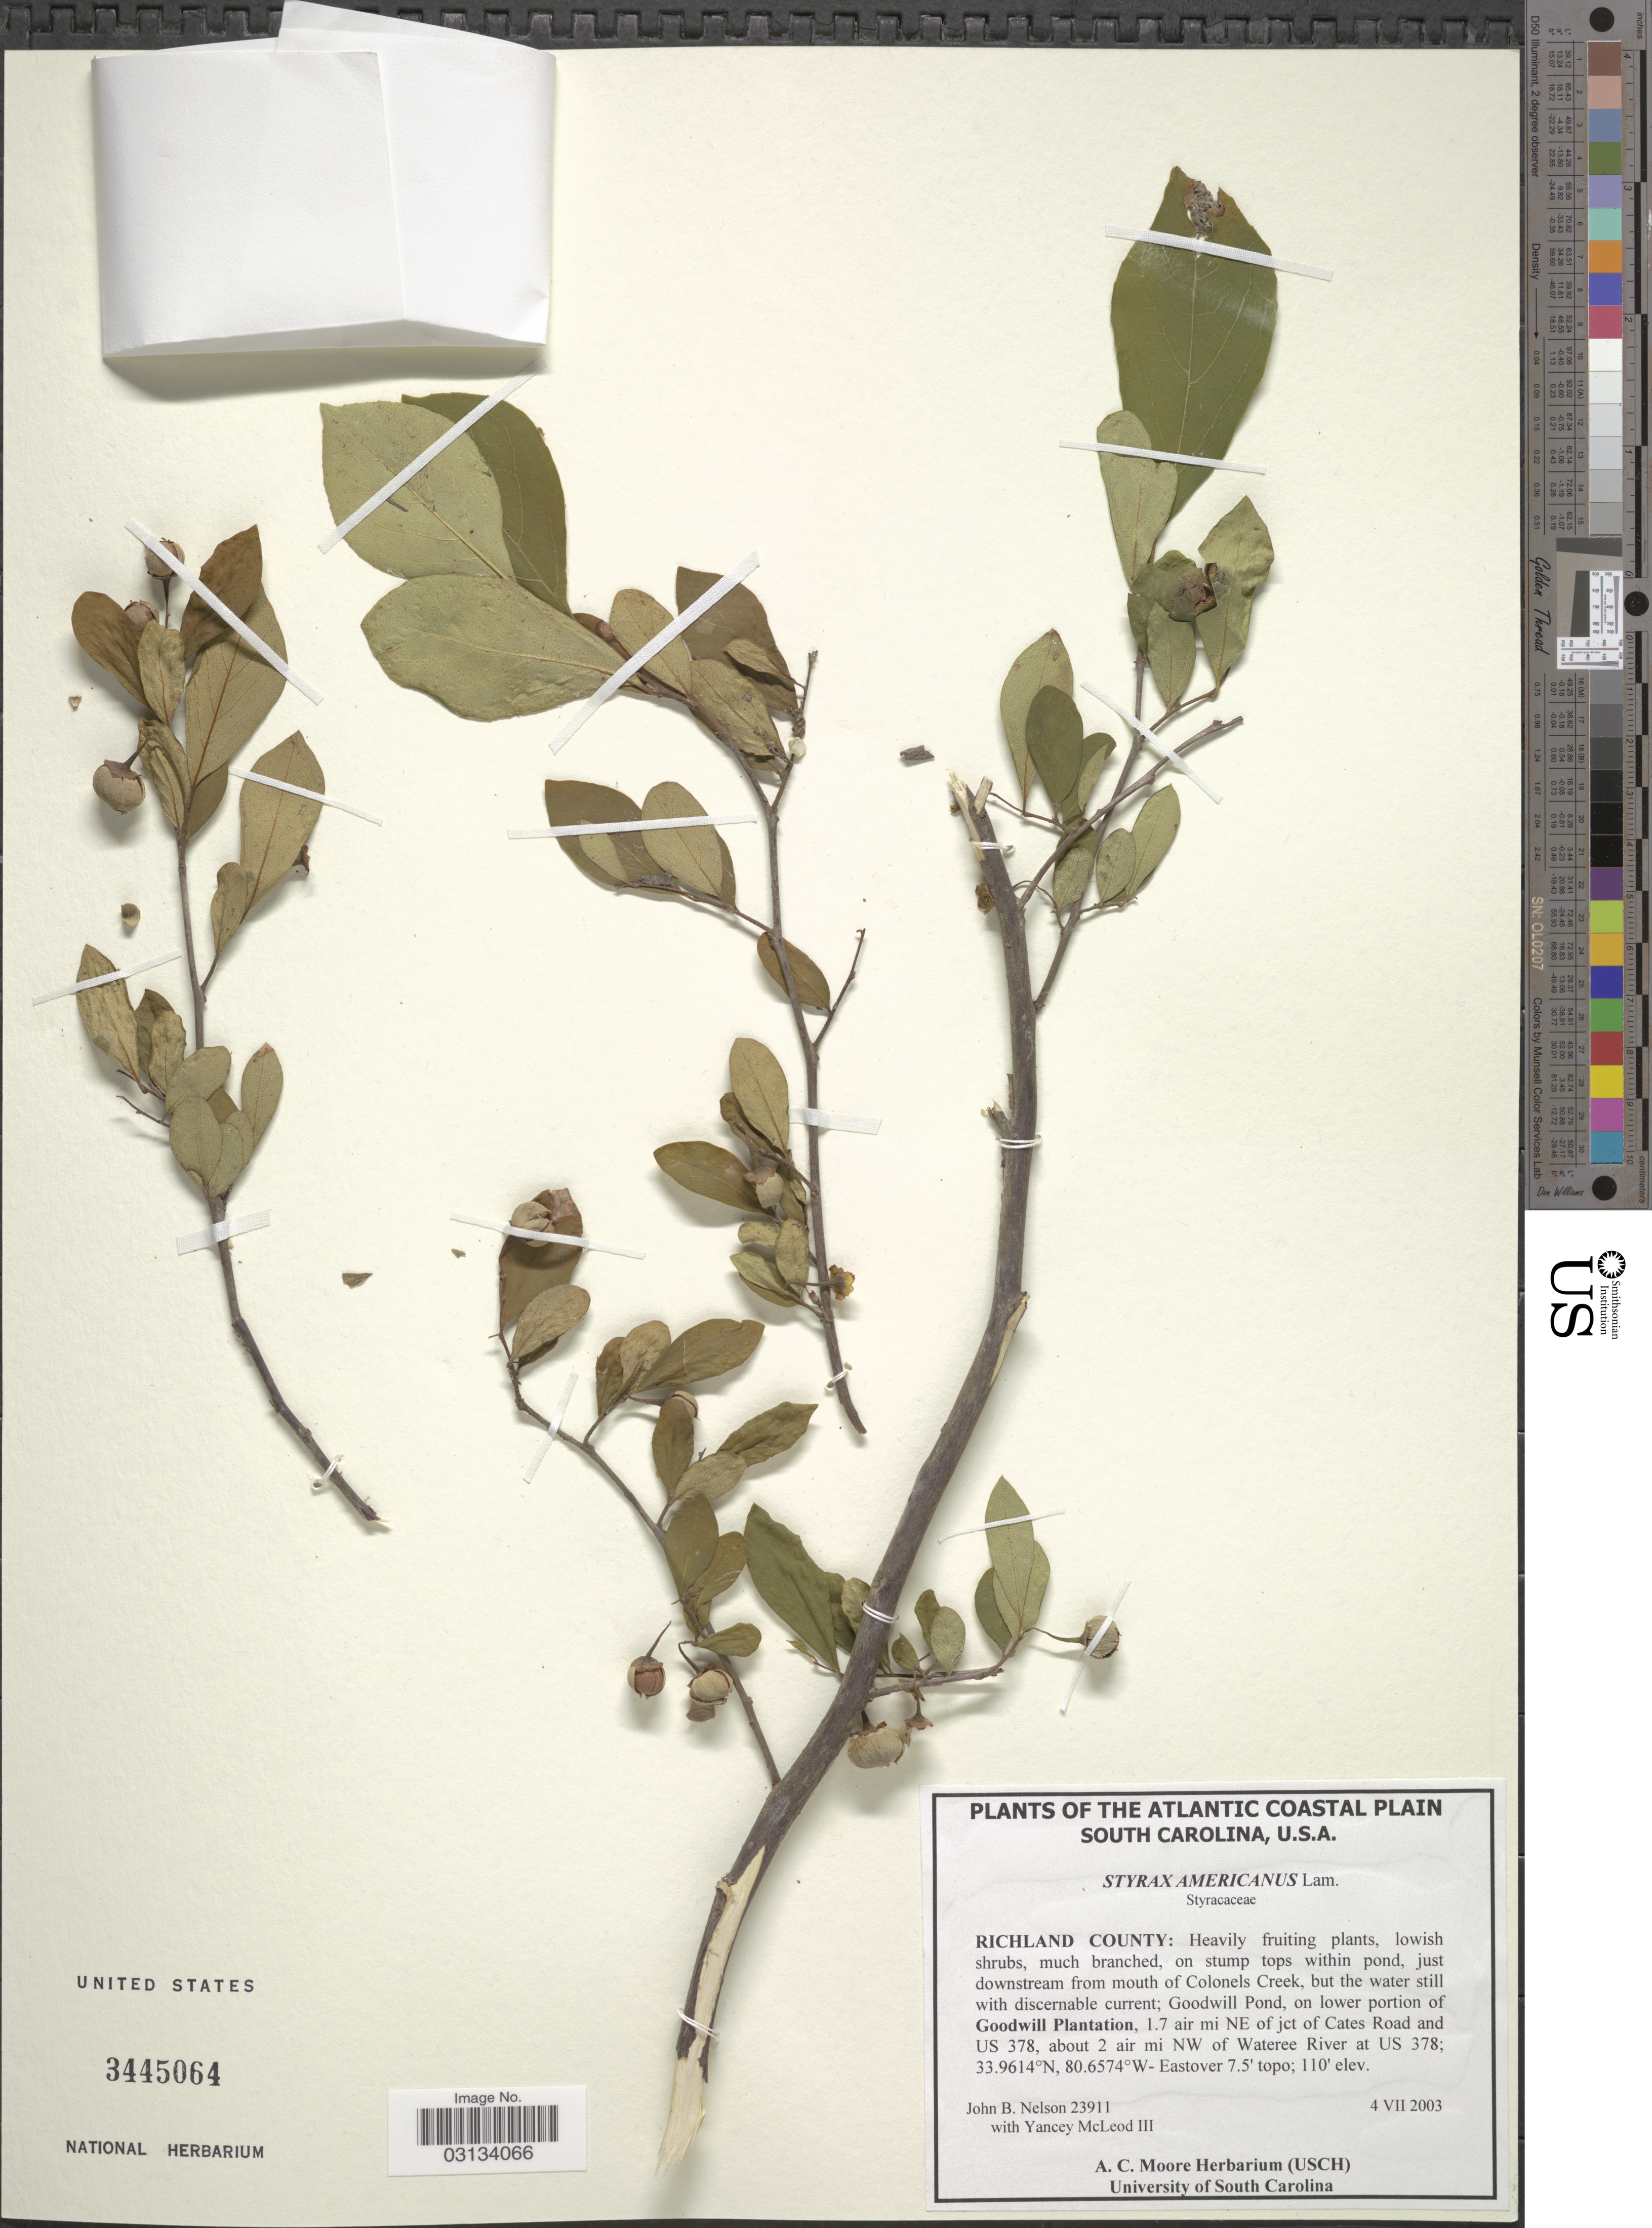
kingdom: Plantae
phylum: Tracheophyta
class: Magnoliopsida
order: Ericales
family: Styracaceae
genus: Styrax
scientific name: Styrax americanus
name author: Lam.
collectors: J. Nelson & Y. McLeod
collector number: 23911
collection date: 2003-07-04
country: United States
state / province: South Carolina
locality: The Atlantic Coastal Plain, U.S.A. Richland County. Just downstream from mouth of Colonels Creek; Goodwill Pond, on lower portion of Goodwill Plantation, 1.7 air mi NE of jct of Cates Road and US 378, about 2 air mi NW of Wateree River at US 378. Eastover 7.5' topo.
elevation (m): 34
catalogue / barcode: US 3445064